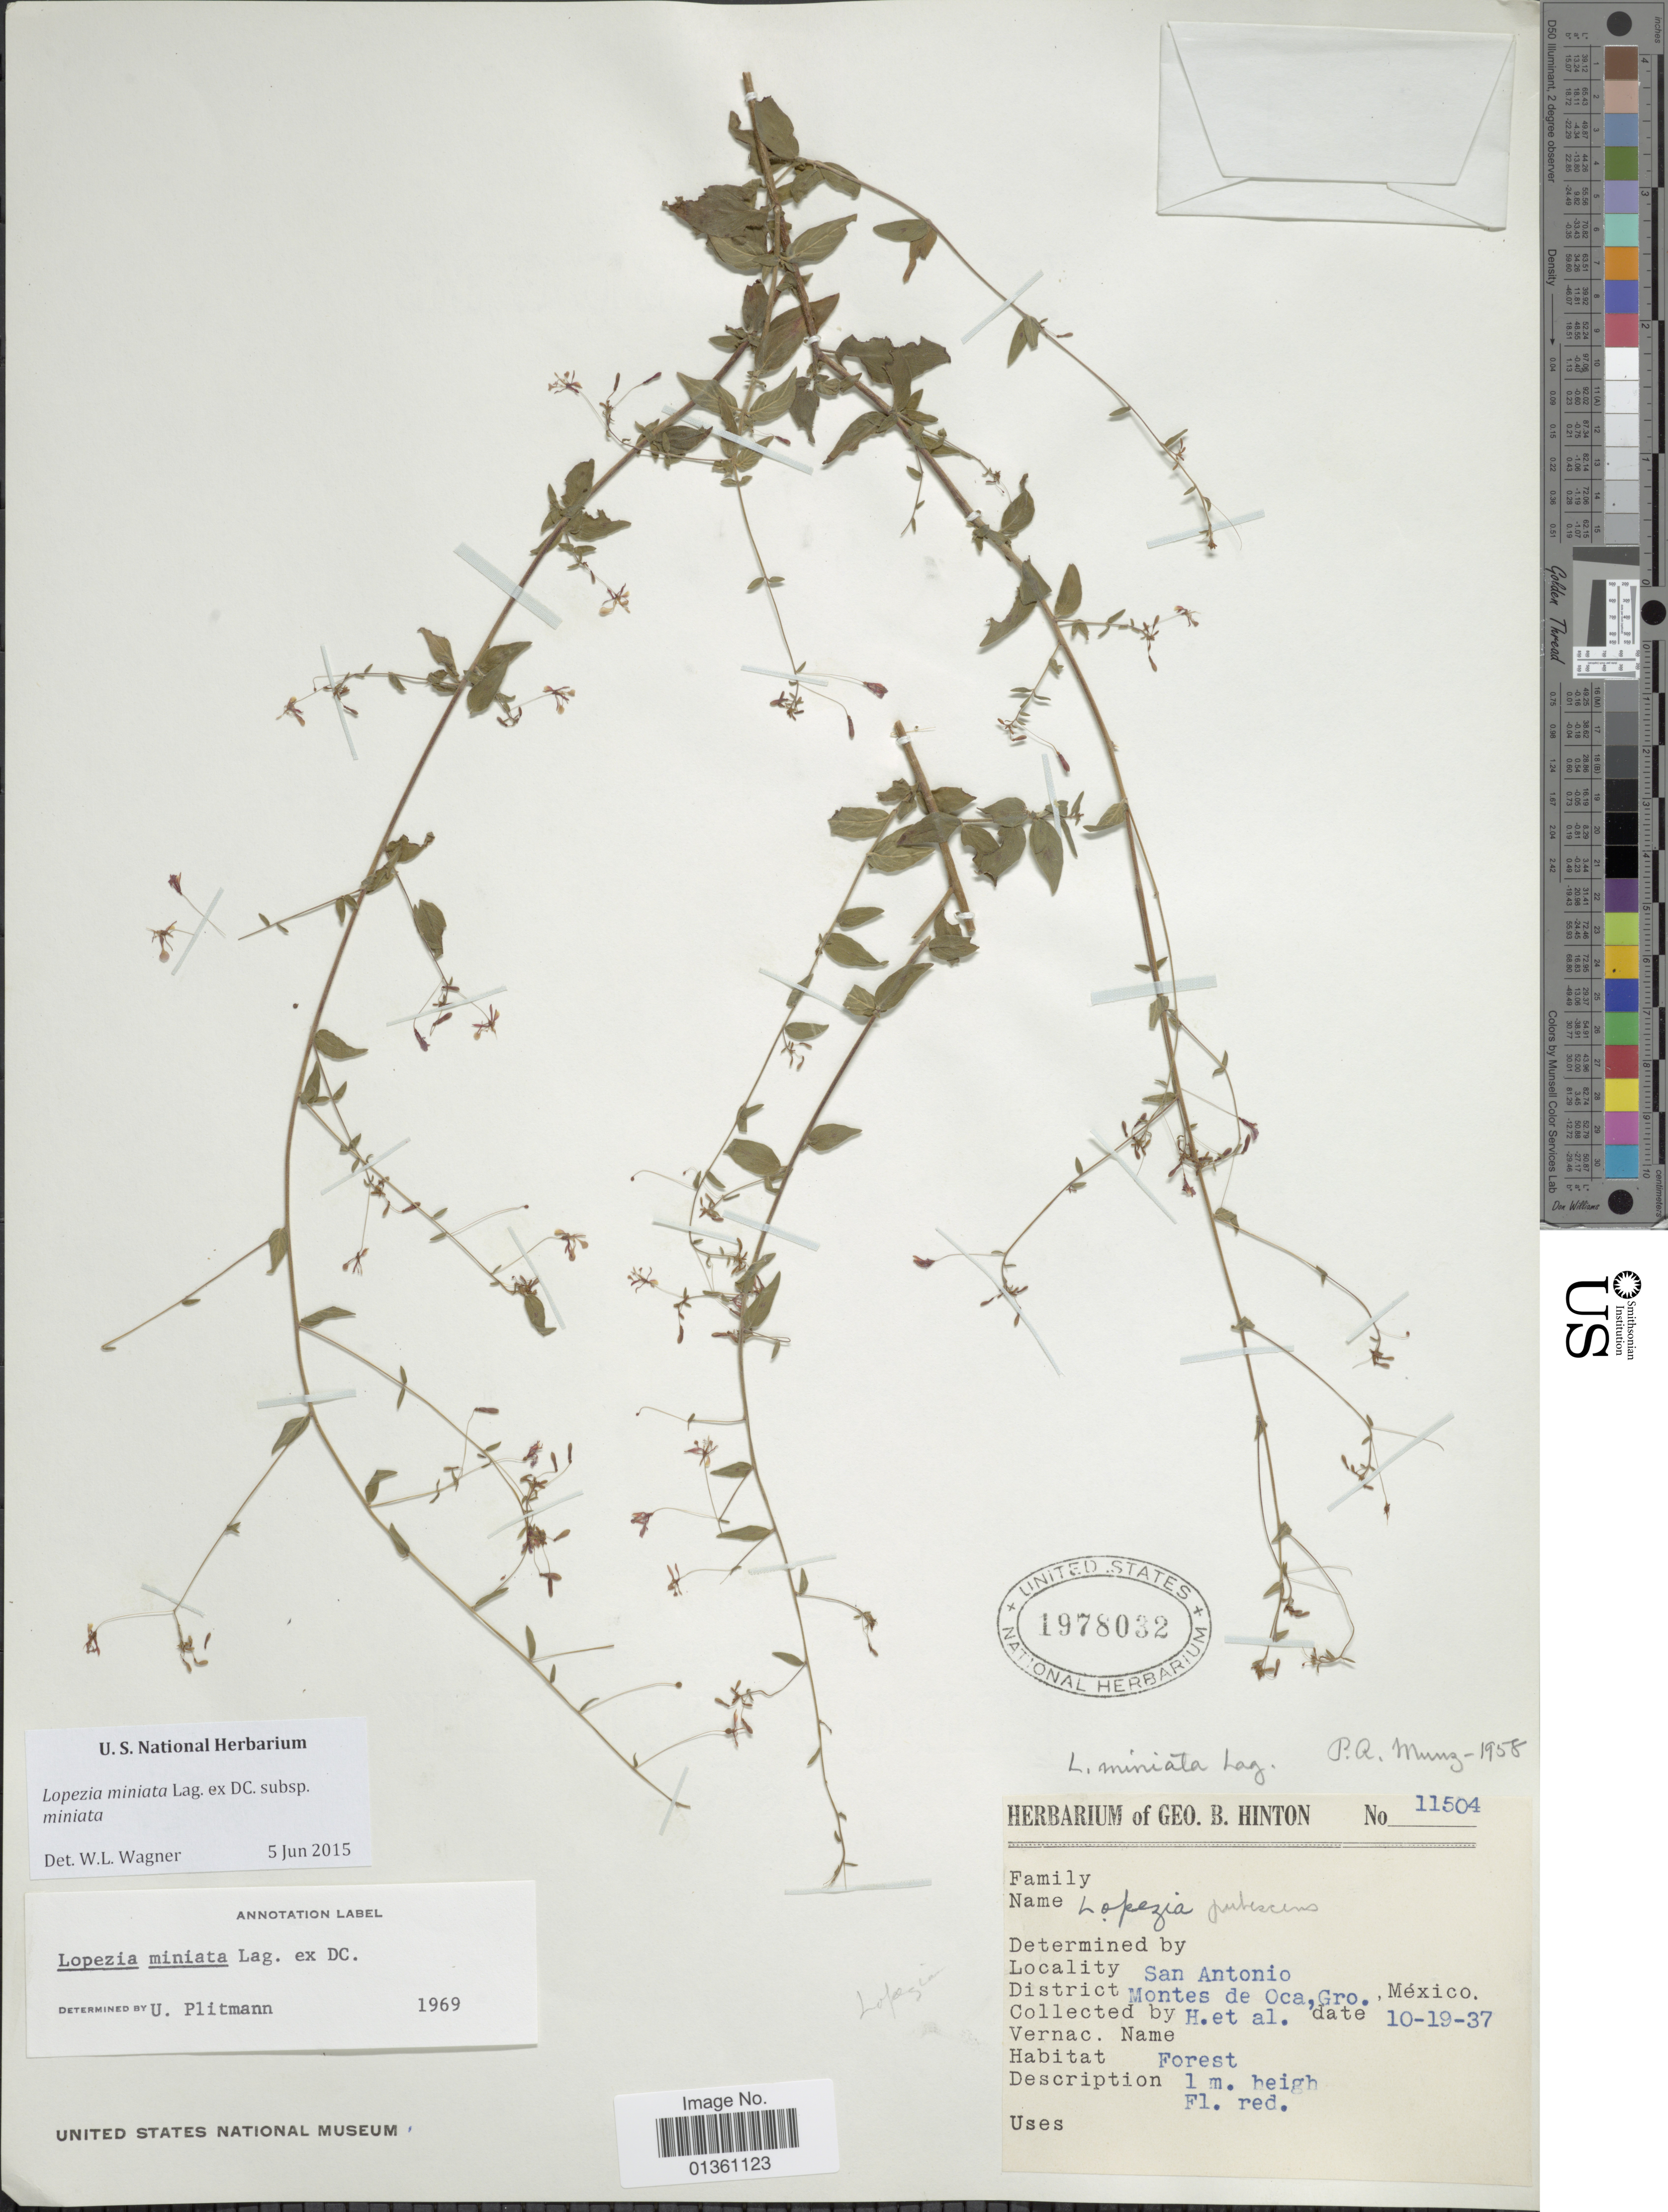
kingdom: Plantae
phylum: Tracheophyta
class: Magnoliopsida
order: Myrtales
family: Onagraceae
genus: Lopezia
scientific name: Lopezia miniata subsp. miniata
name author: Lag. ex DC.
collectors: G. B. Hinton & et al.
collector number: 11504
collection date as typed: Transcribed d/m/y: 19/10/37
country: Mexico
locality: San Antonio. District Montes de Oca, Gro.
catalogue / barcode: US 1978032